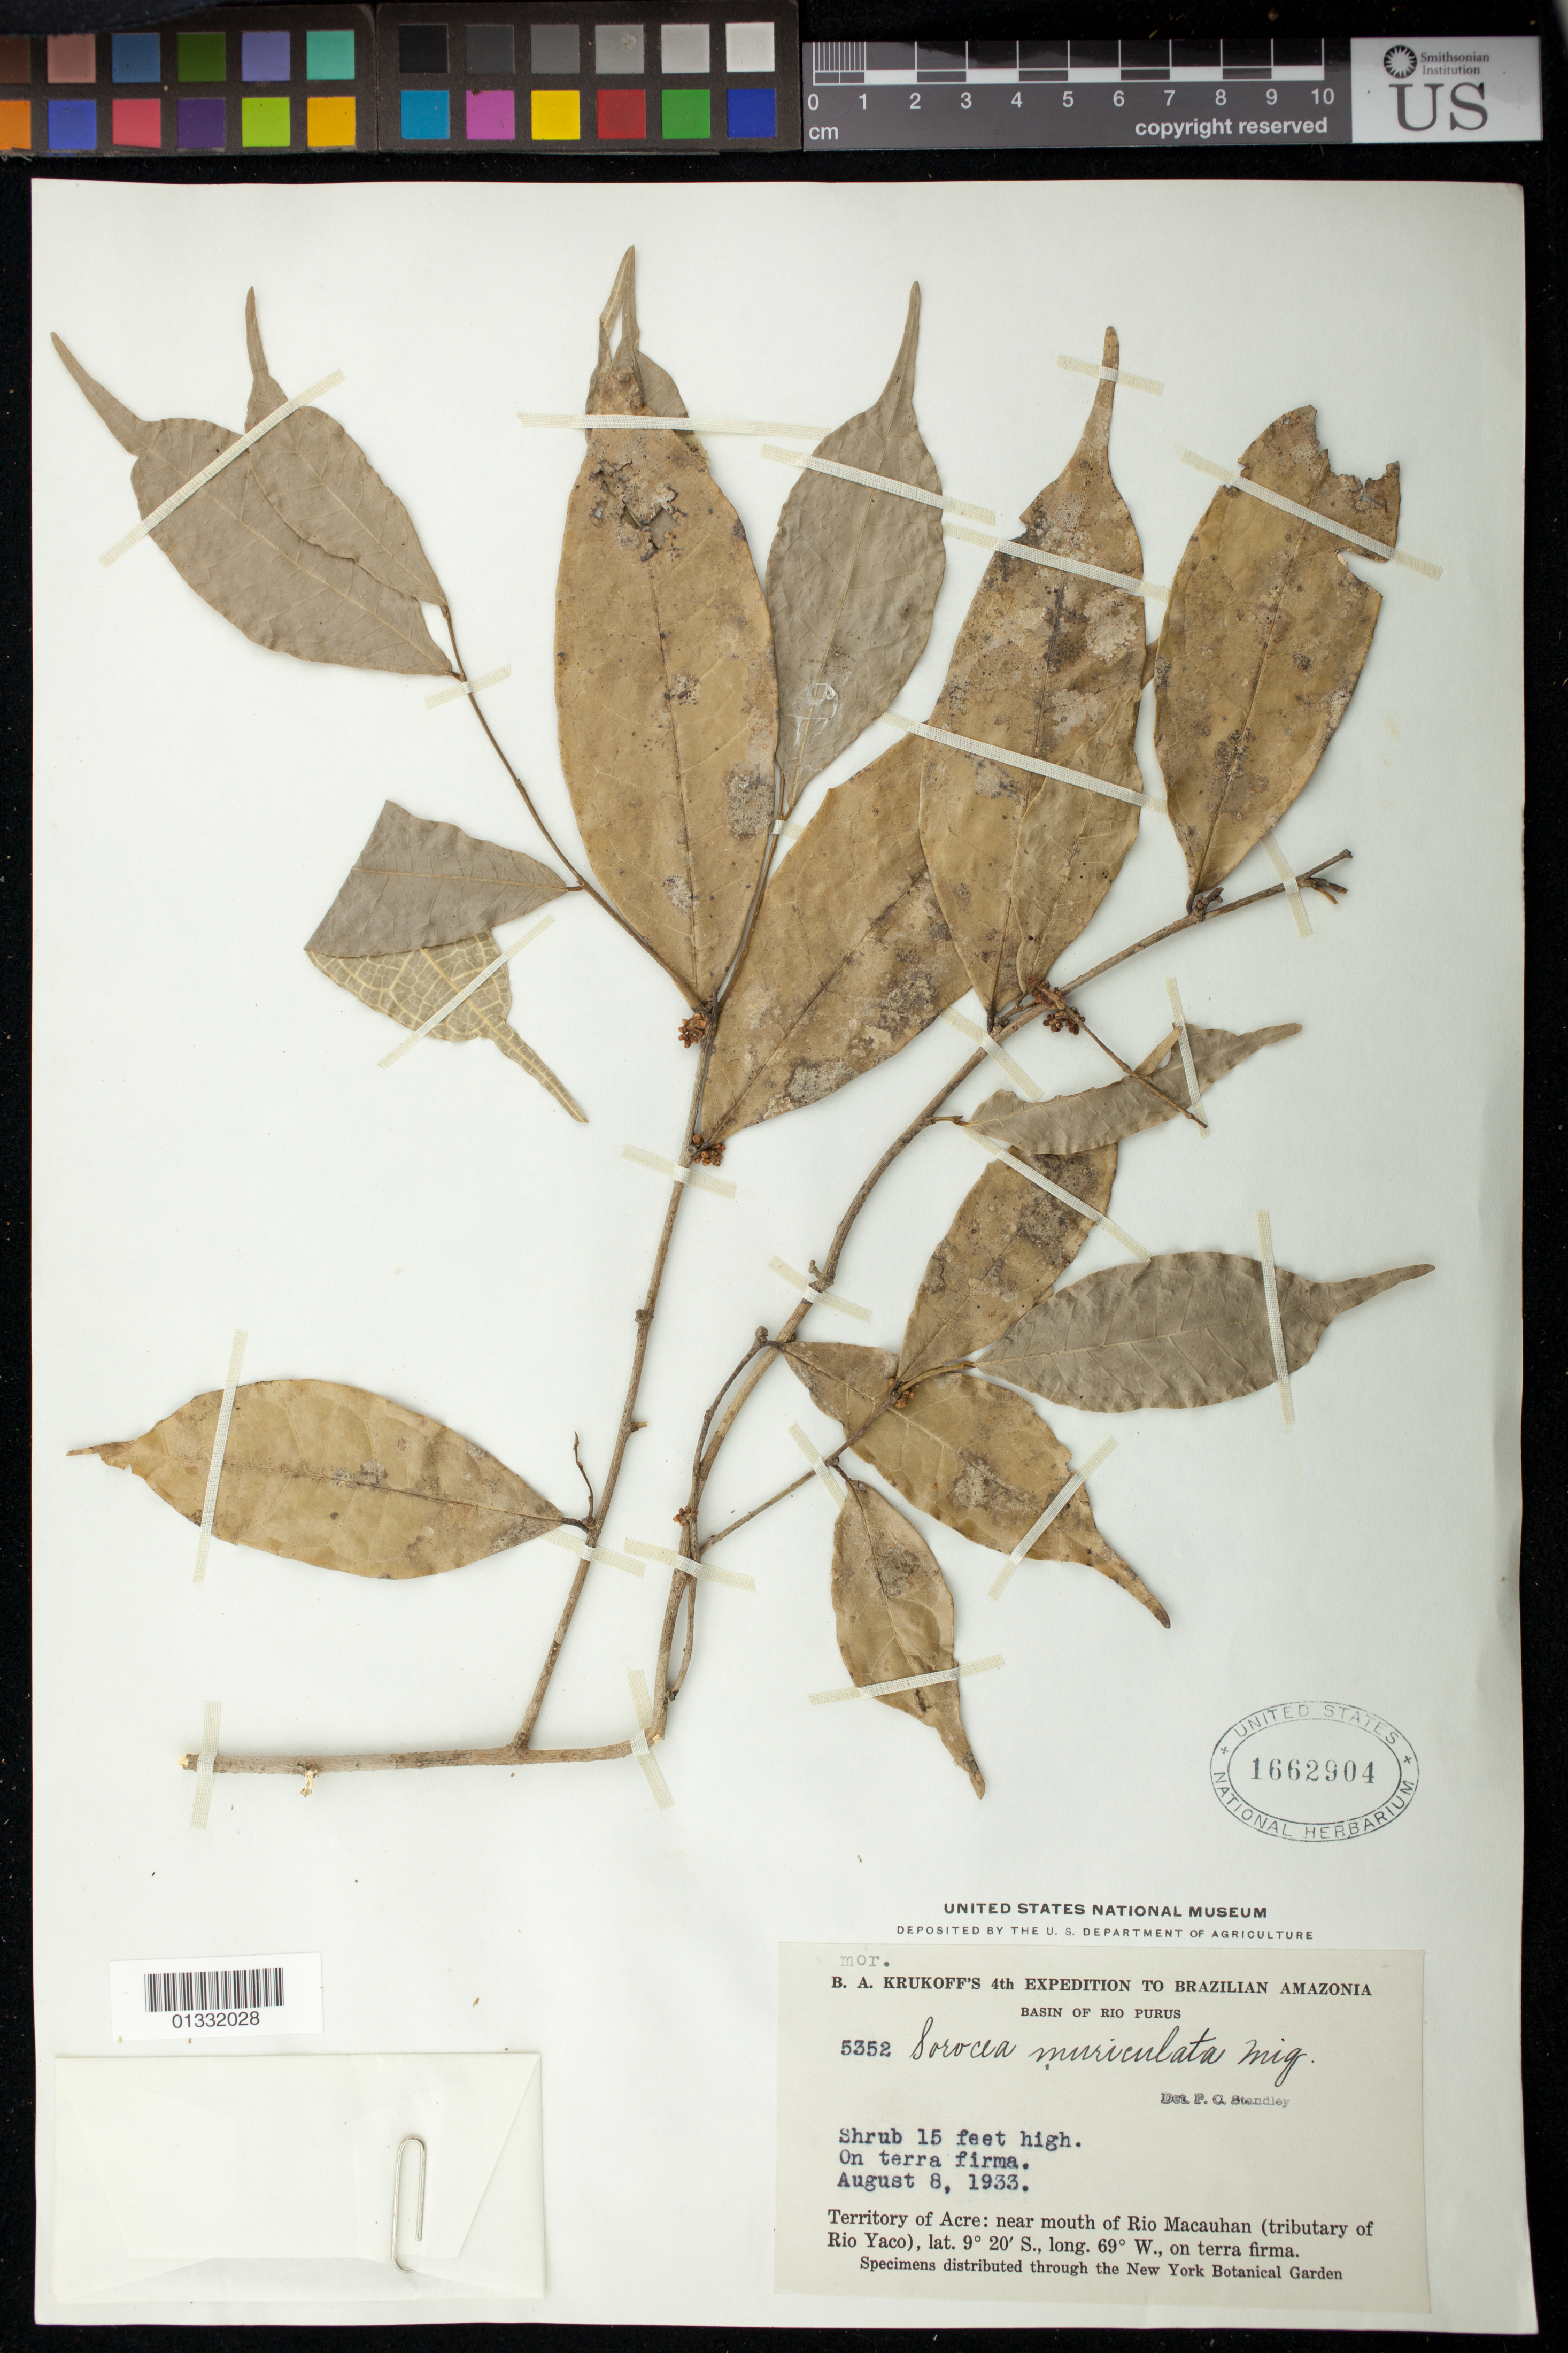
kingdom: Plantae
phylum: Tracheophyta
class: Magnoliopsida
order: Rosales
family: Moraceae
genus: Sorocea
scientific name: Sorocea muriculata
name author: Miq.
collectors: B. A. Krukoff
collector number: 5352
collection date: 1933-08-08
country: Brazil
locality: Near mouth of Rio Macauhan (tributary of Rio Yaco)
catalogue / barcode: US 1662904